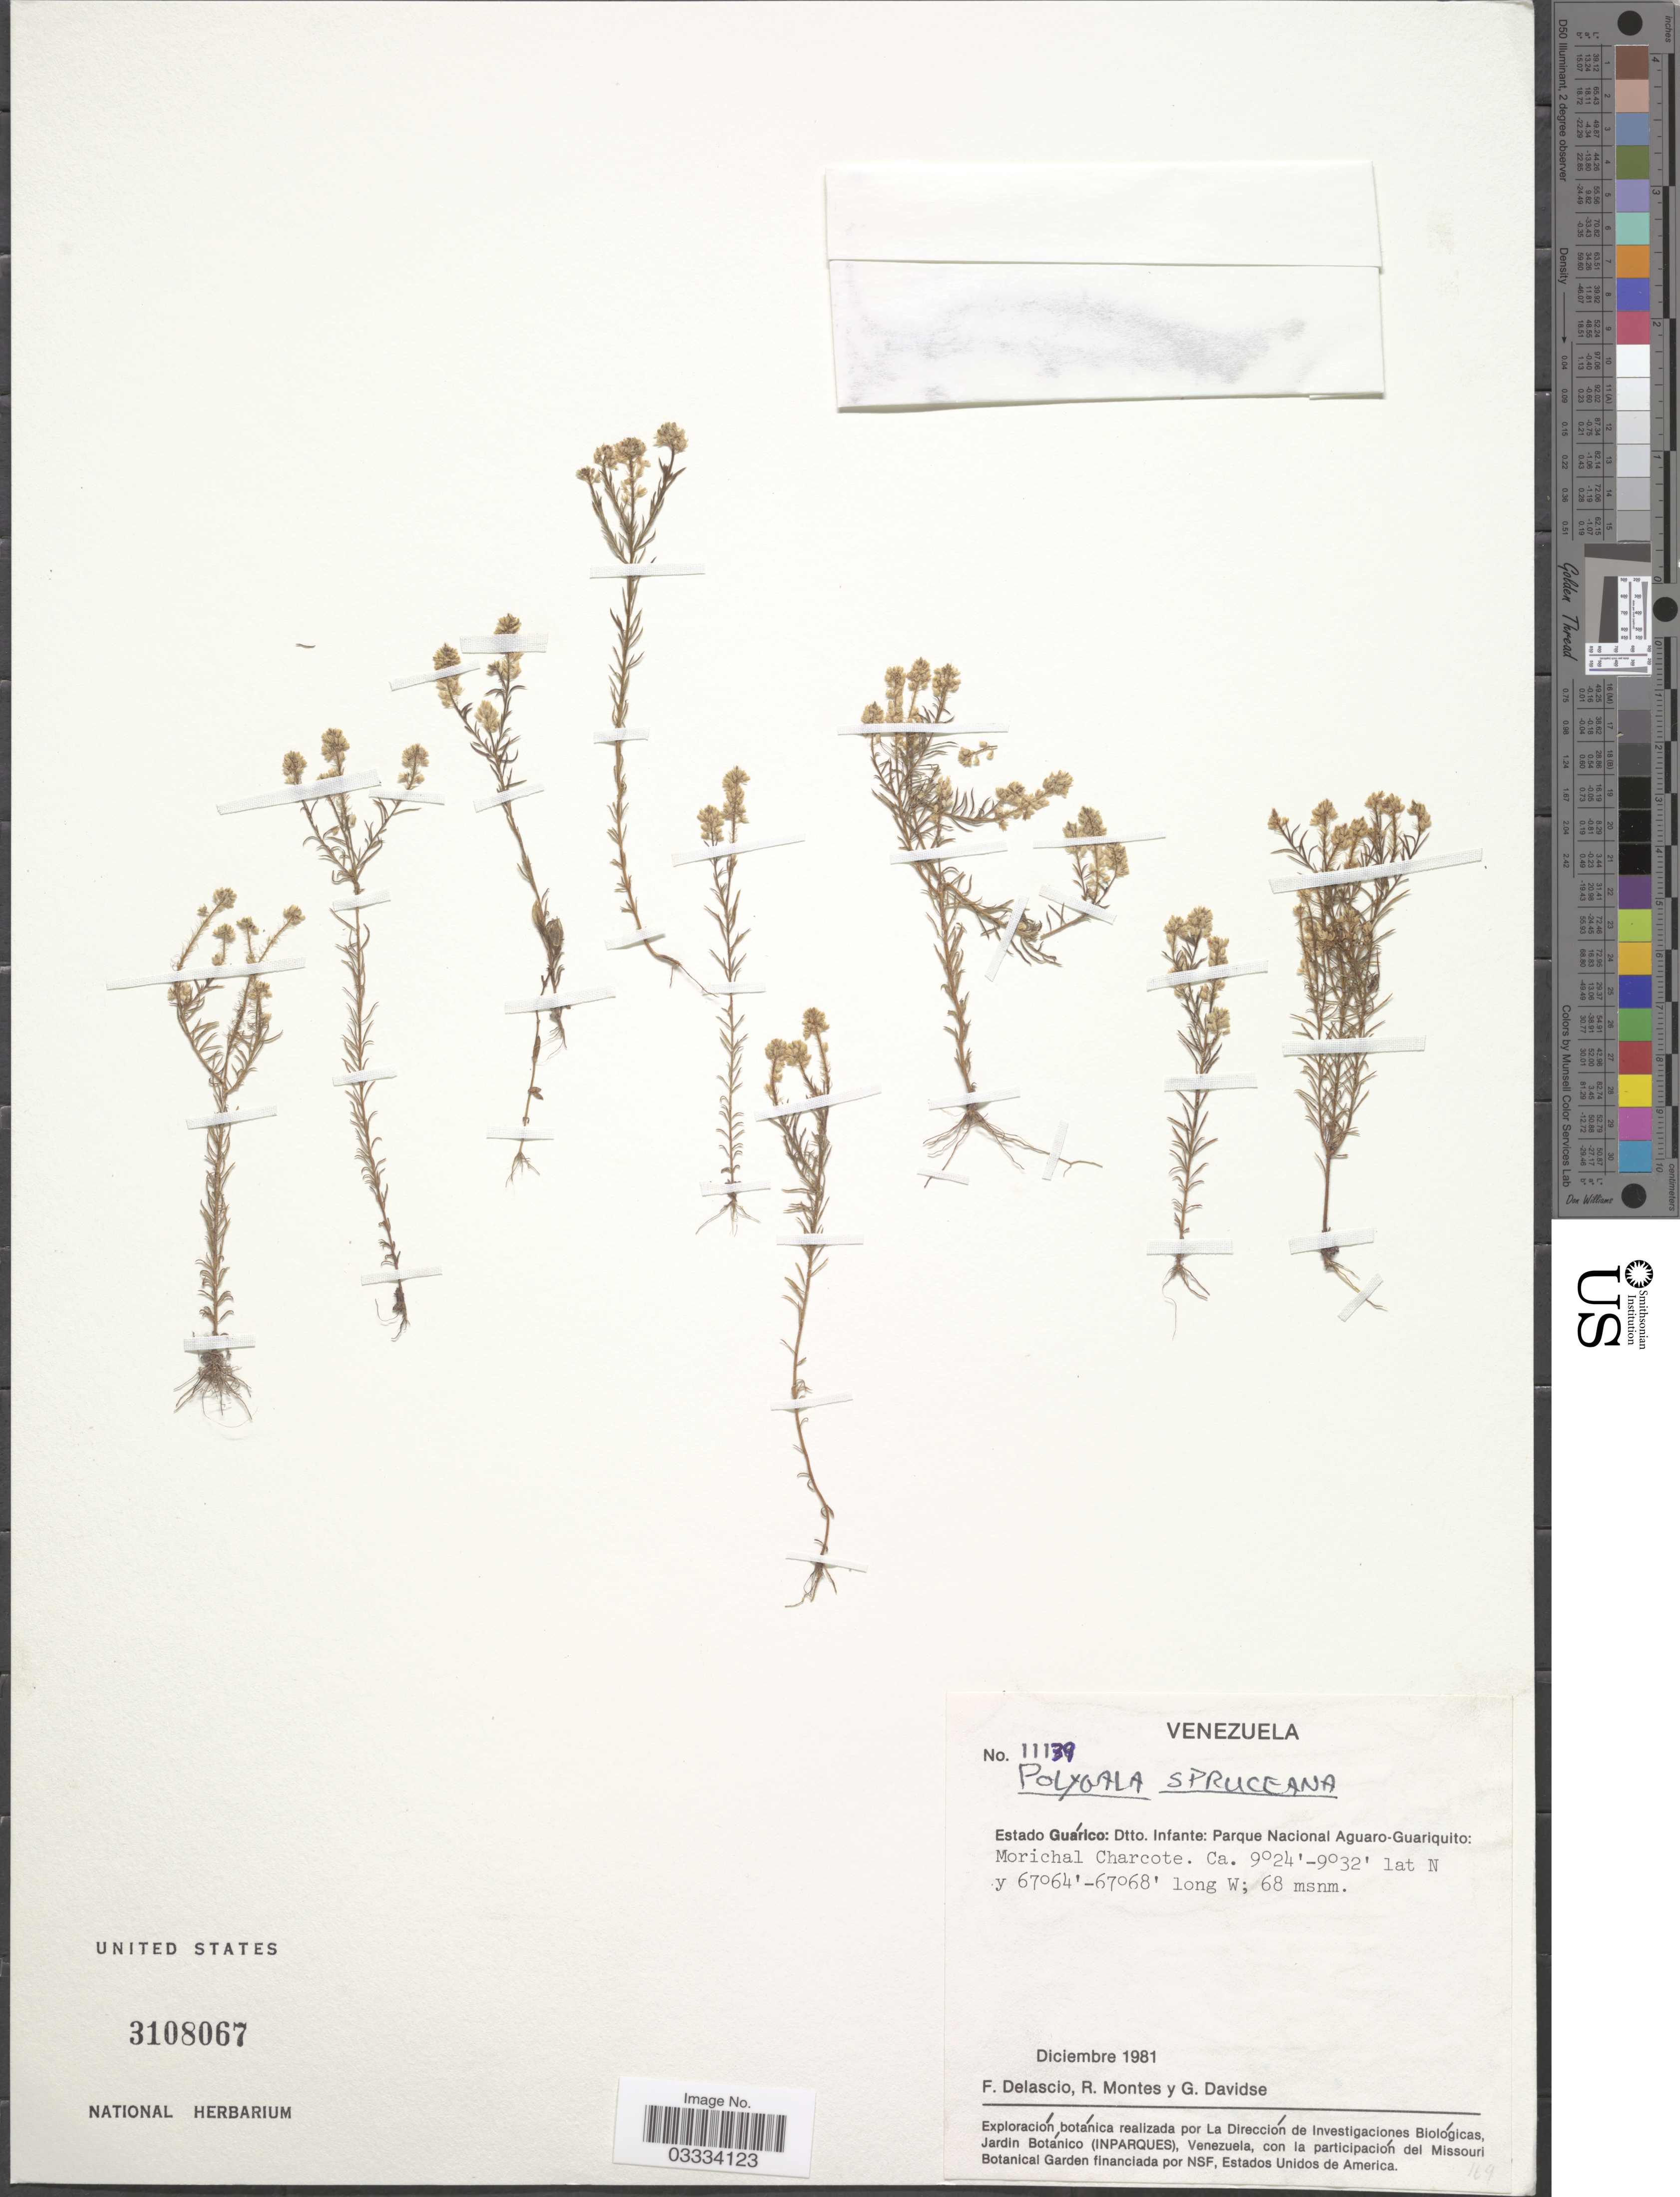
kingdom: Plantae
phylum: Tracheophyta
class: Magnoliopsida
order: Fabales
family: Polygalaceae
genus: Polygala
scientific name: Polygala spruceana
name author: A.W. Benn.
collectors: F. Delascio C., R. Montes & G. Davidse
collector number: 111179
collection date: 1981-12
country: Venezuela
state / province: Guárico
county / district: Leonardo Infante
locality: Dtto. Infante: Parque Nacional Aguaro-Guariquito: Morichal Charcote.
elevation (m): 68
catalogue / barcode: US 3108067